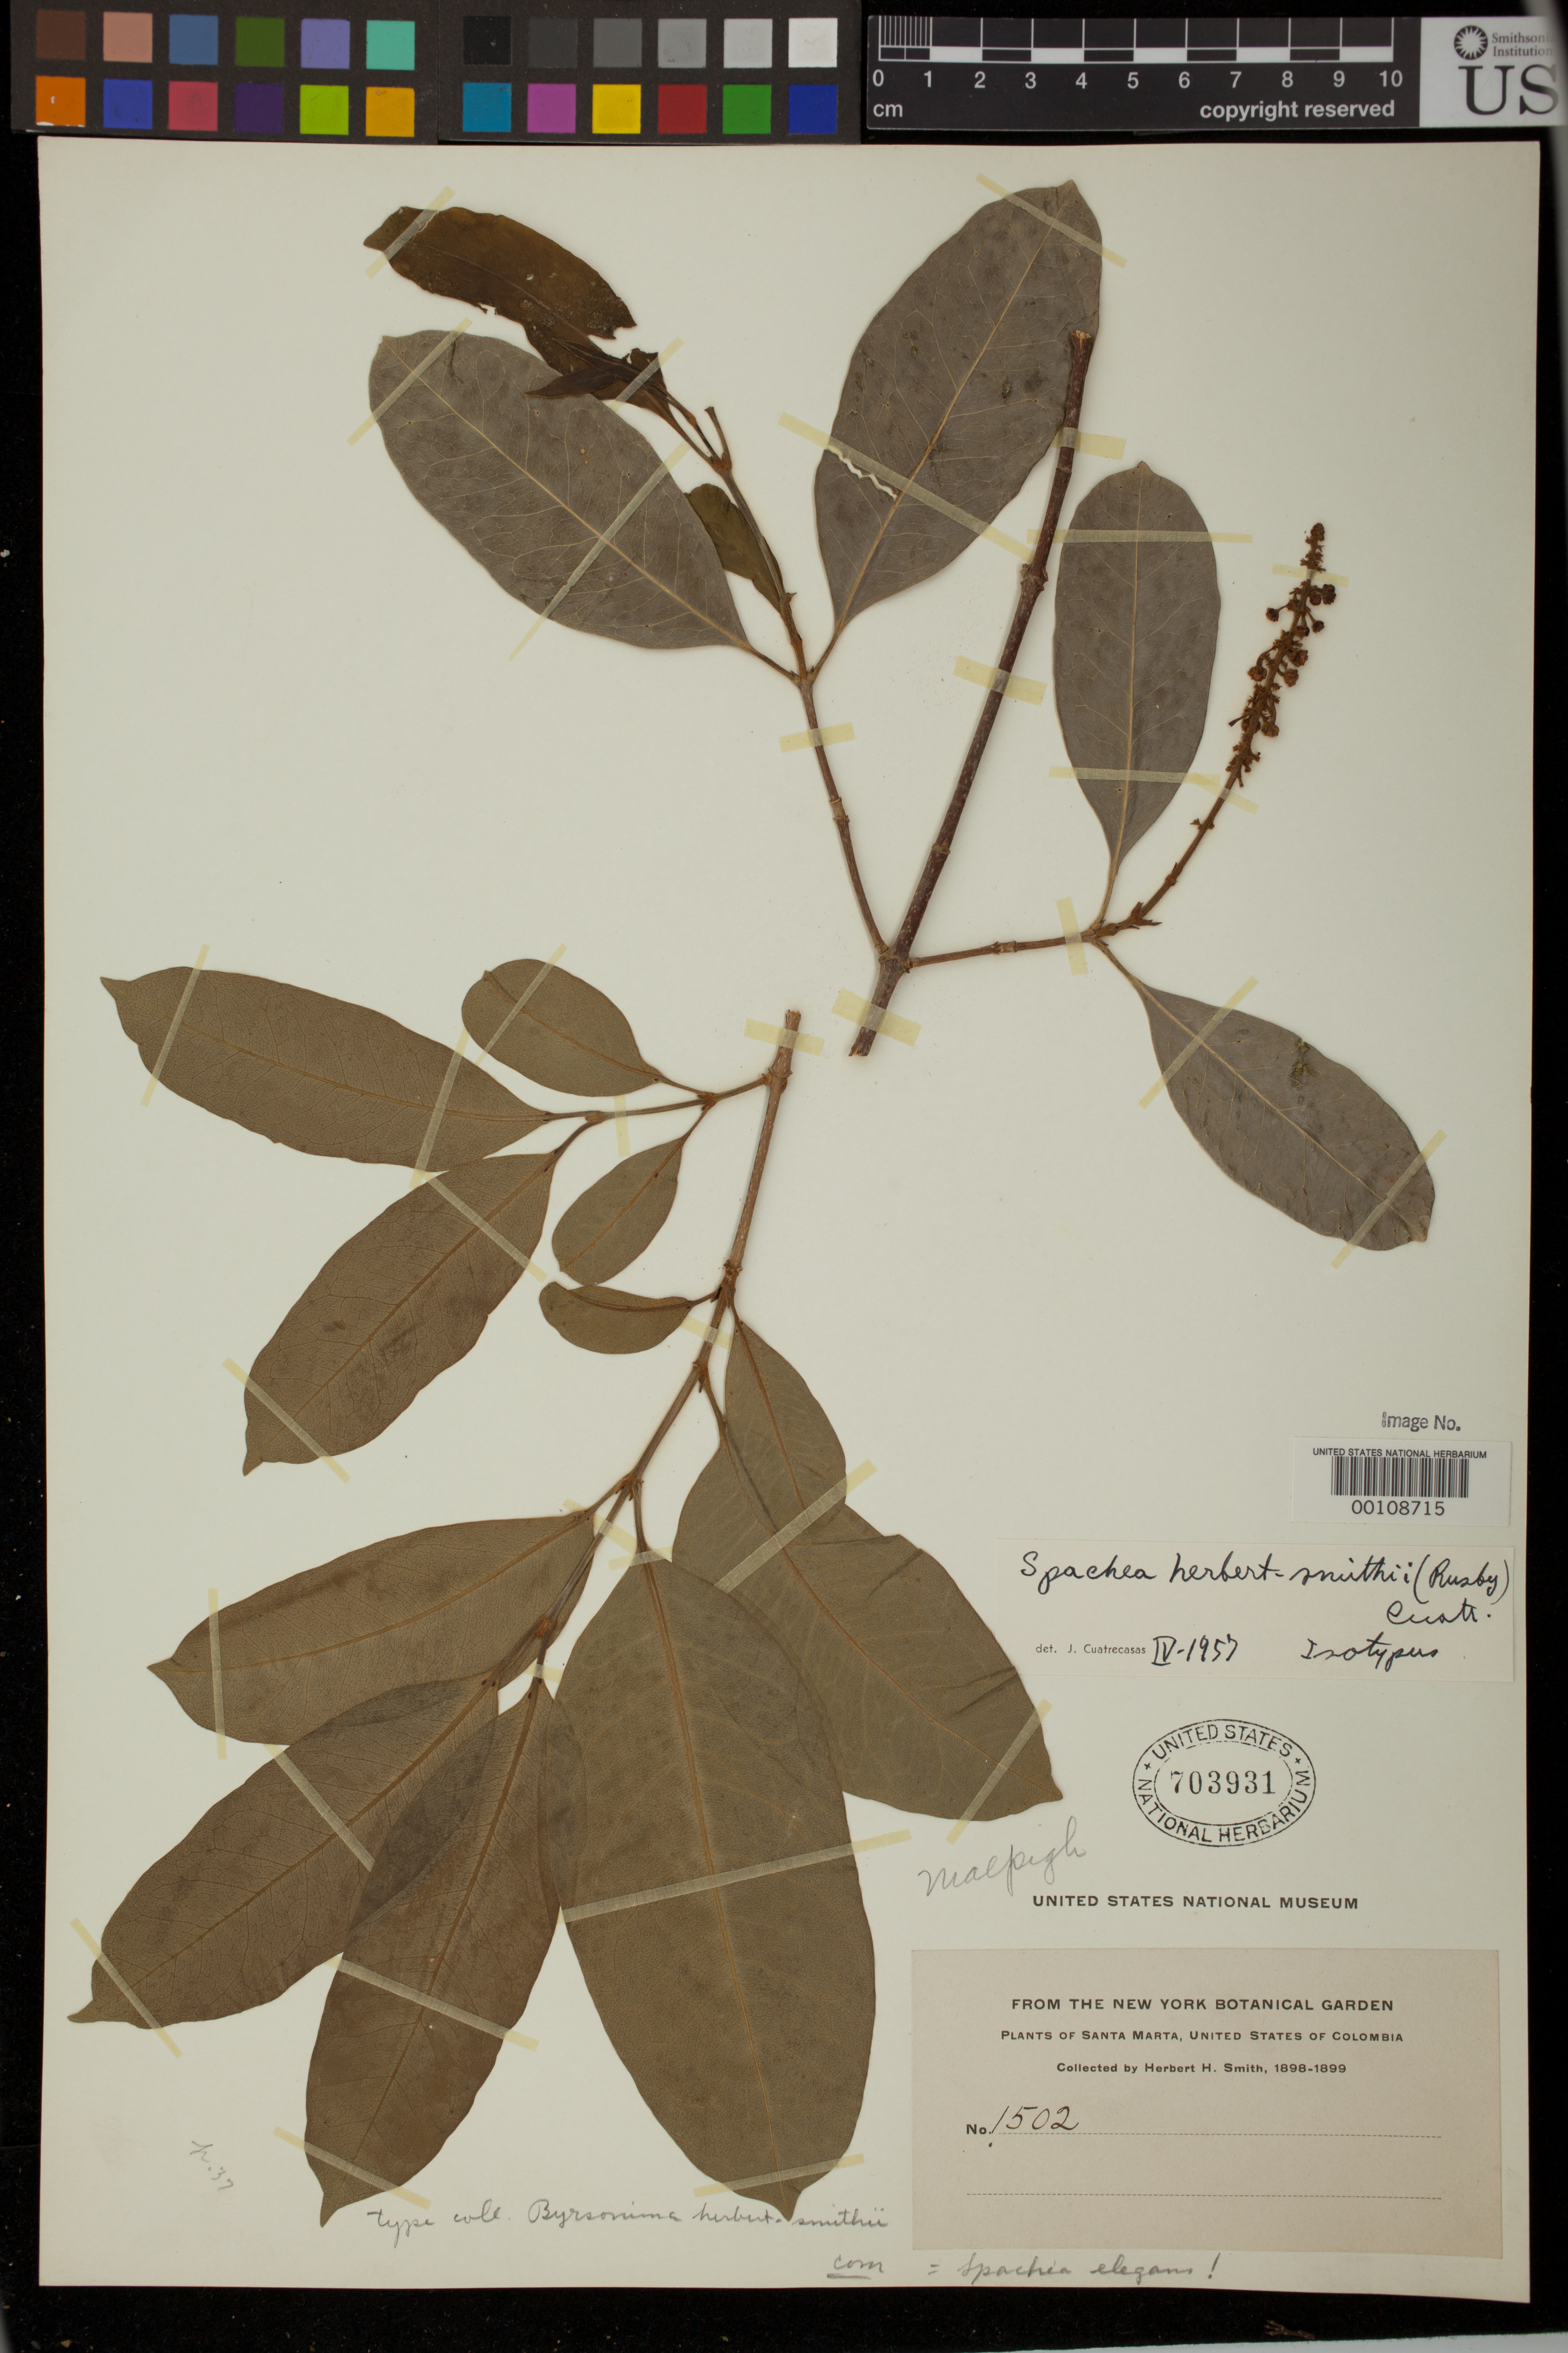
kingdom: Plantae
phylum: Tracheophyta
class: Magnoliopsida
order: Malpighiales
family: Malpighiaceae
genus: Byrsonima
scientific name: Byrsonima herbert-smithii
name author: Rusby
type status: Isotype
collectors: Herbert H. Smith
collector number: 1502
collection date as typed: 1898 to -- --- 1899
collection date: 1898/1899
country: Colombia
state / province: Magdalena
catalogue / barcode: US 703931